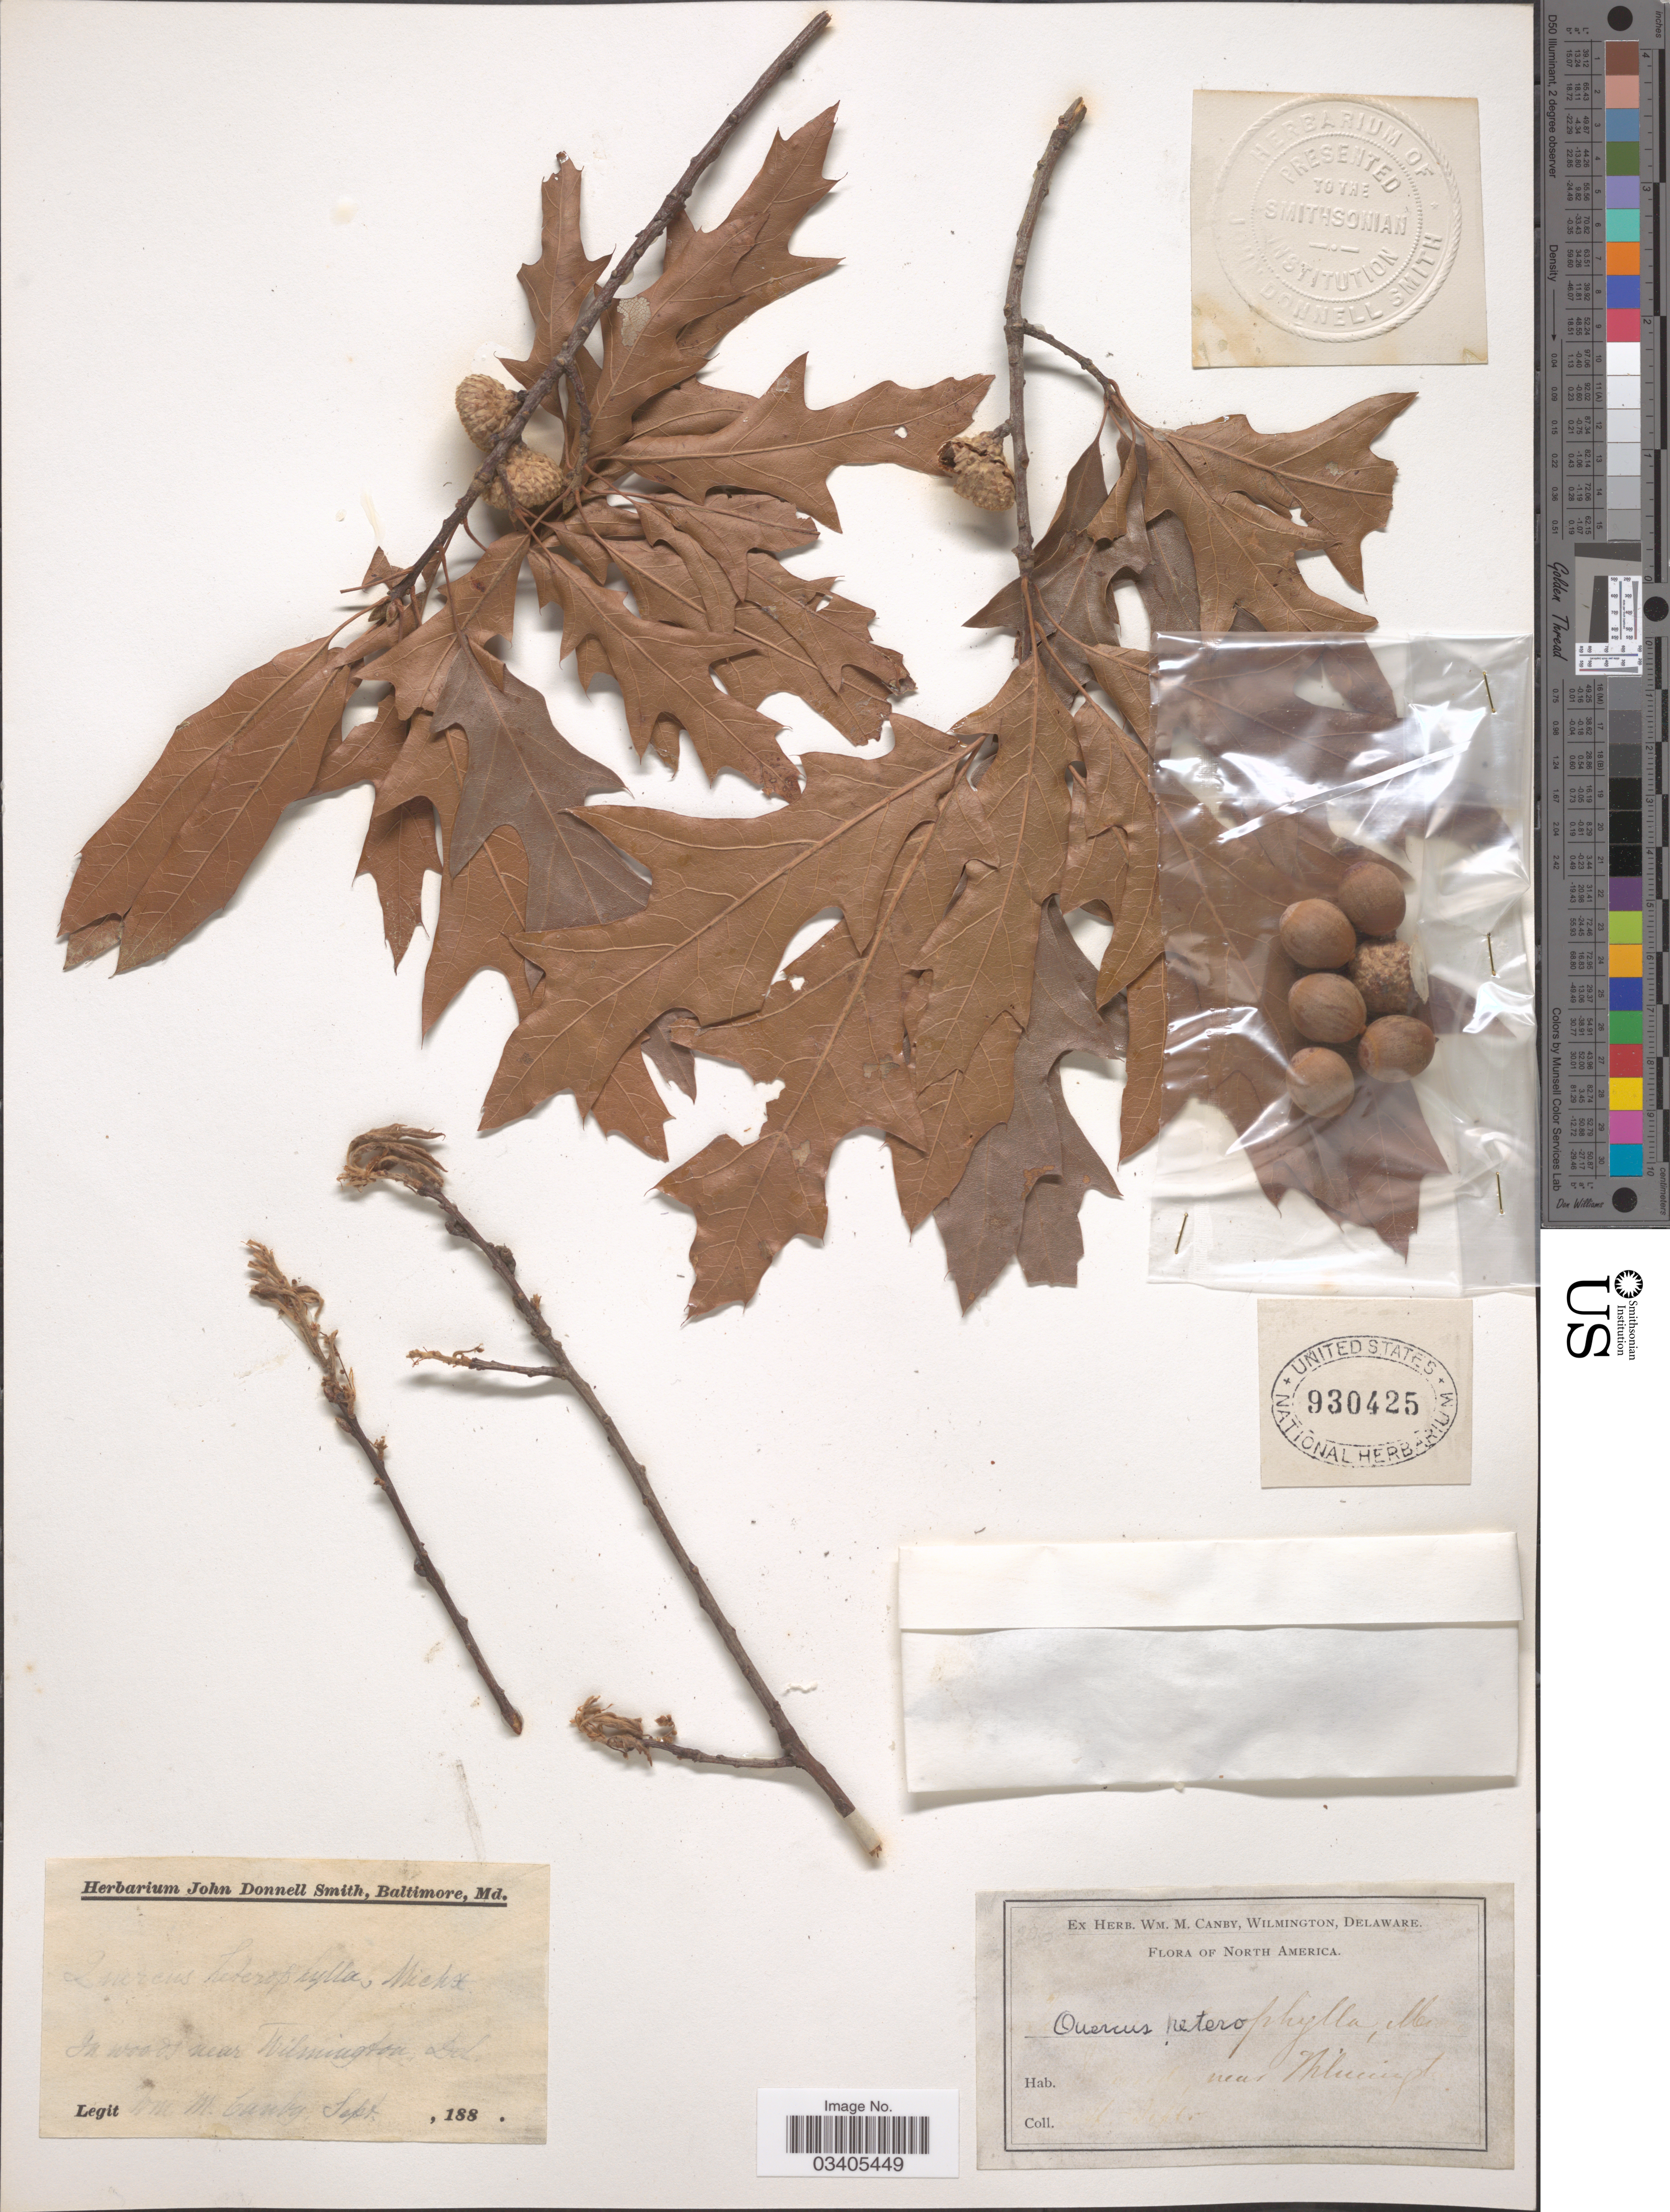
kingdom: Plantae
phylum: Tracheophyta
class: Magnoliopsida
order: Fagales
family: Fagaceae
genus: Quercus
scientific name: Quercus x heterophylla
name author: Michx.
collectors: W. M. Canby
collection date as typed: Sept. 188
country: United States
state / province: Delaware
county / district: New Castle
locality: In woods near Wilmington.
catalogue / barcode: US 930425